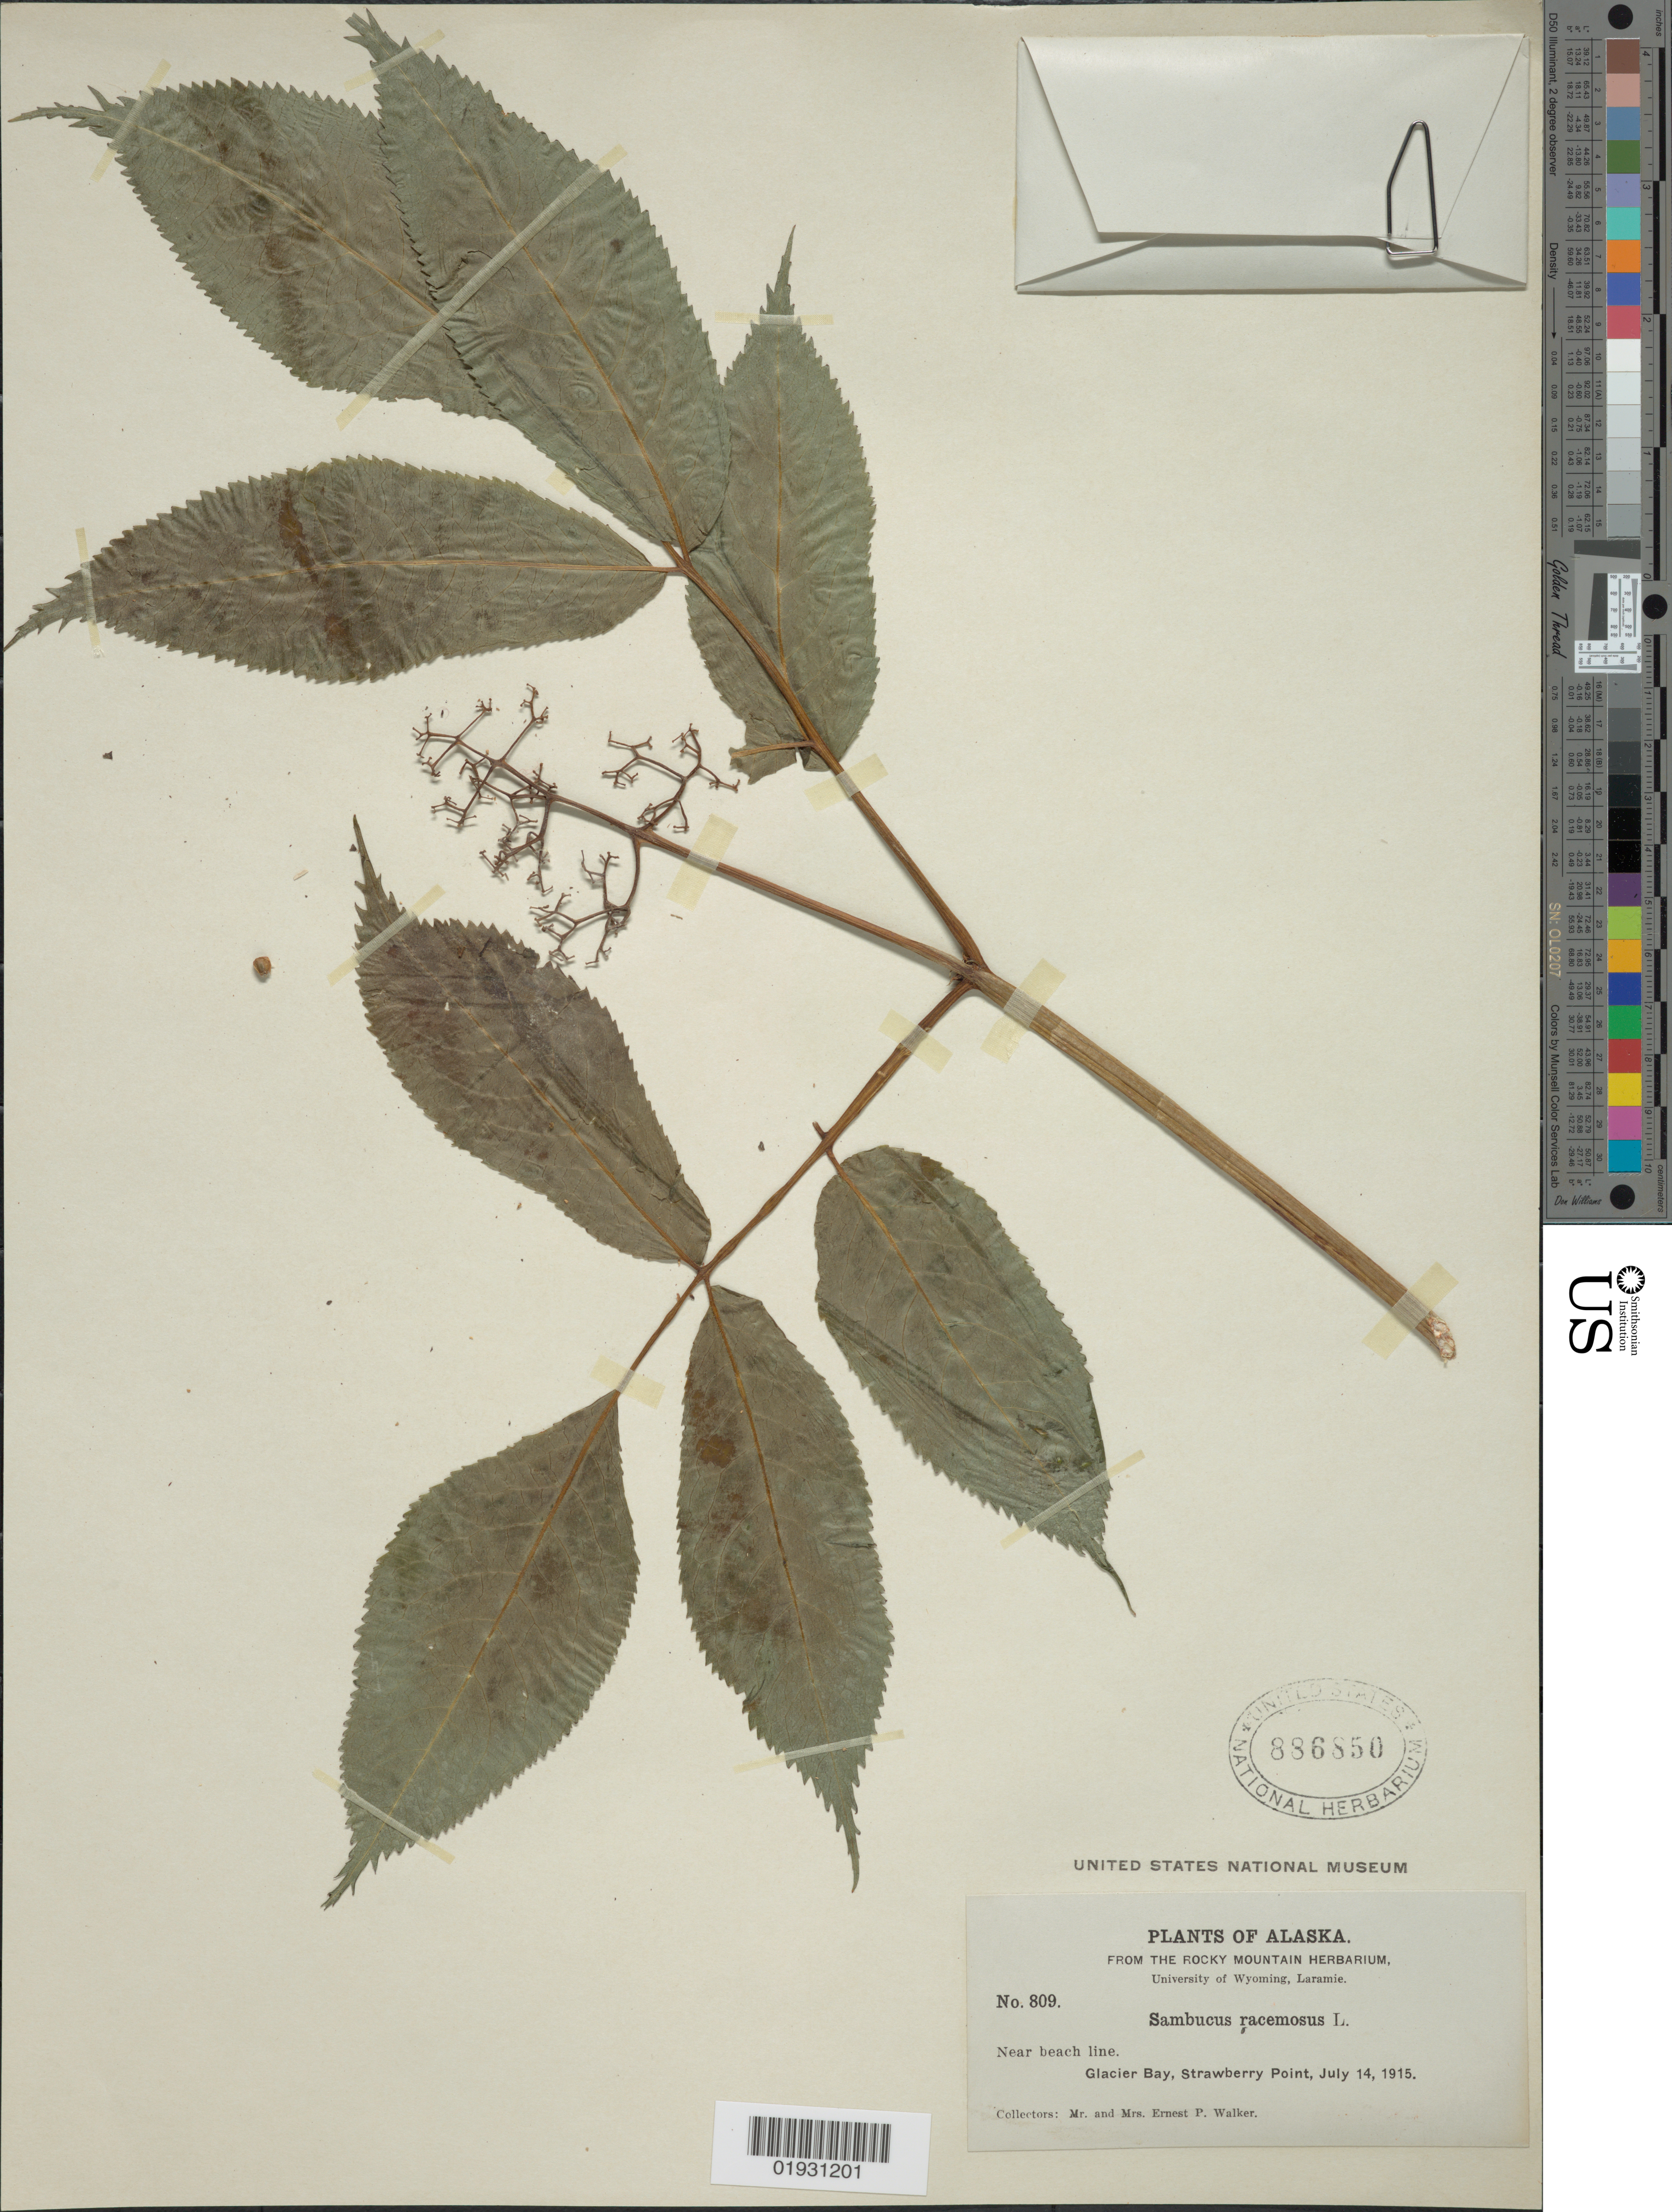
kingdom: Plantae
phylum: Tracheophyta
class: Magnoliopsida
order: Dipsacales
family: Viburnaceae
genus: Sambucus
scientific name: Sambucus pubens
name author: Michx.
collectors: E. P. Walker & E. Walker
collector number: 809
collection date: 1915-07-14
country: United States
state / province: Alaska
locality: Near beach line, Glacier Bay, Strawberry Point.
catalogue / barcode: US 886850